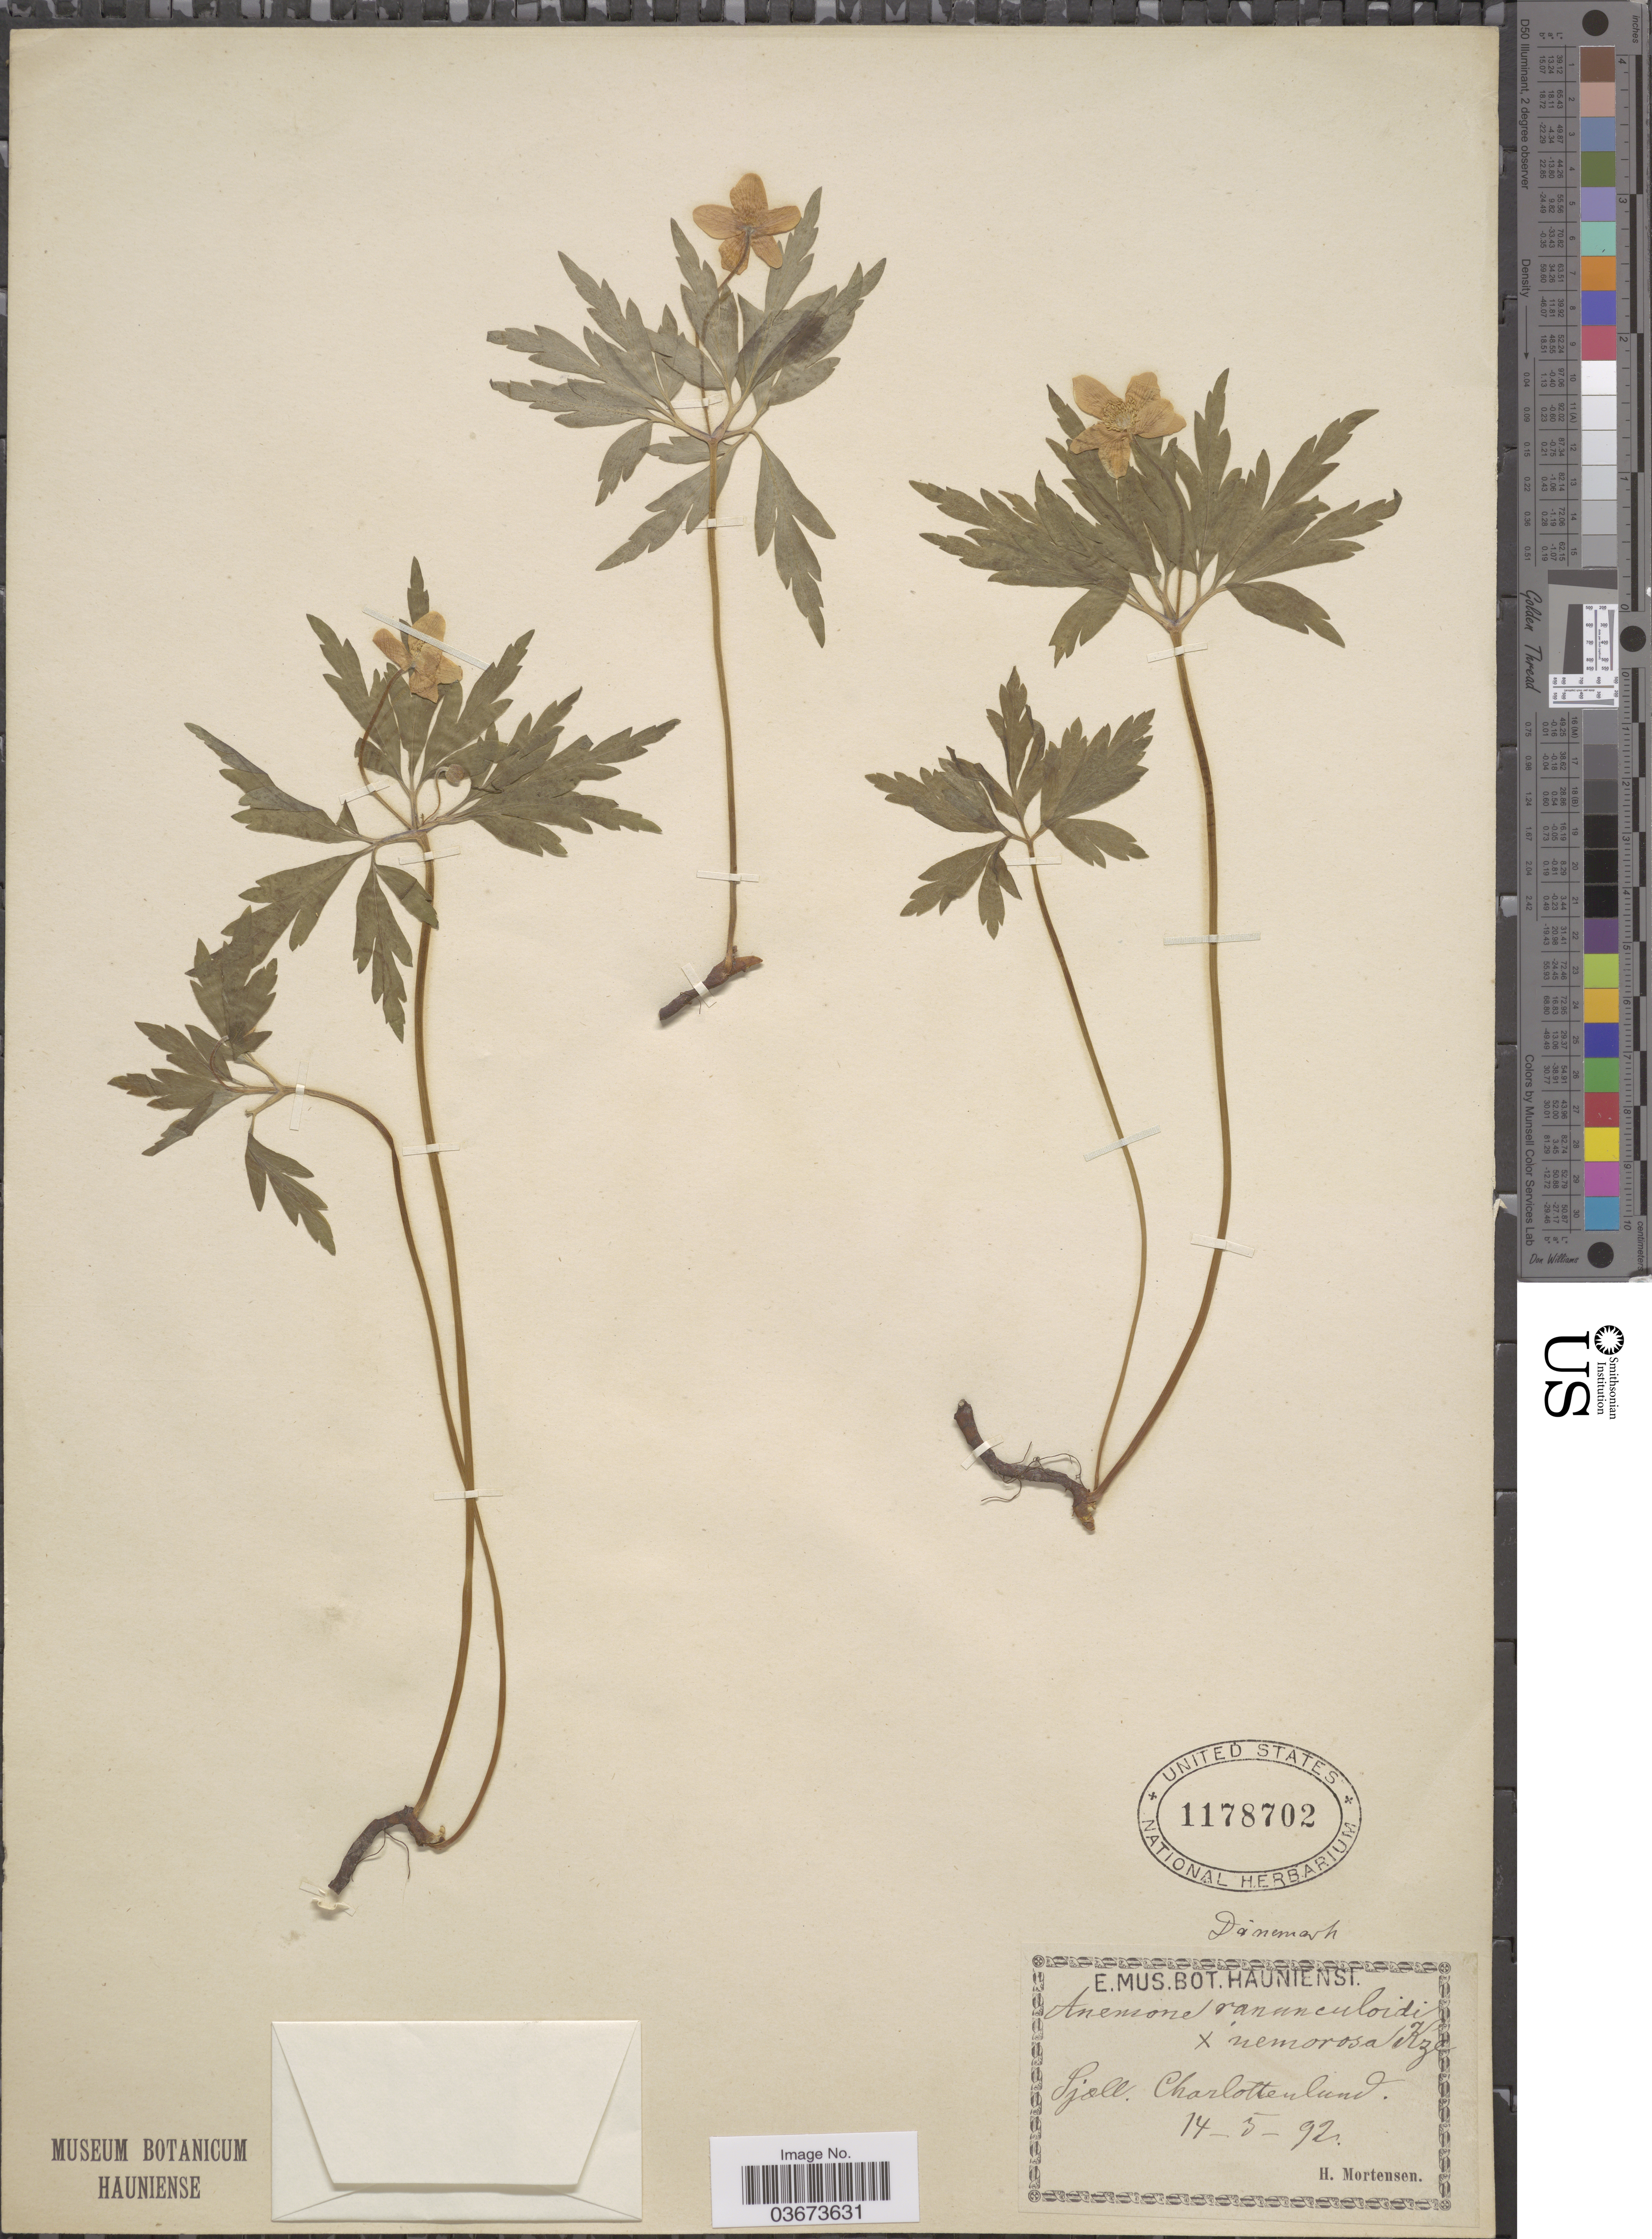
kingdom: Plantae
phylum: Tracheophyta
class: Magnoliopsida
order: Ranunculales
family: Ranunculaceae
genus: Anemone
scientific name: Anemone ranunculoides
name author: L.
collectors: H. Mortensen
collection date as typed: Transcribed d/m/y: 14/5/92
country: Denmark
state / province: Sjæland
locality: Sjæll. Charlottenlund. Danemark.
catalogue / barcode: US 1178702